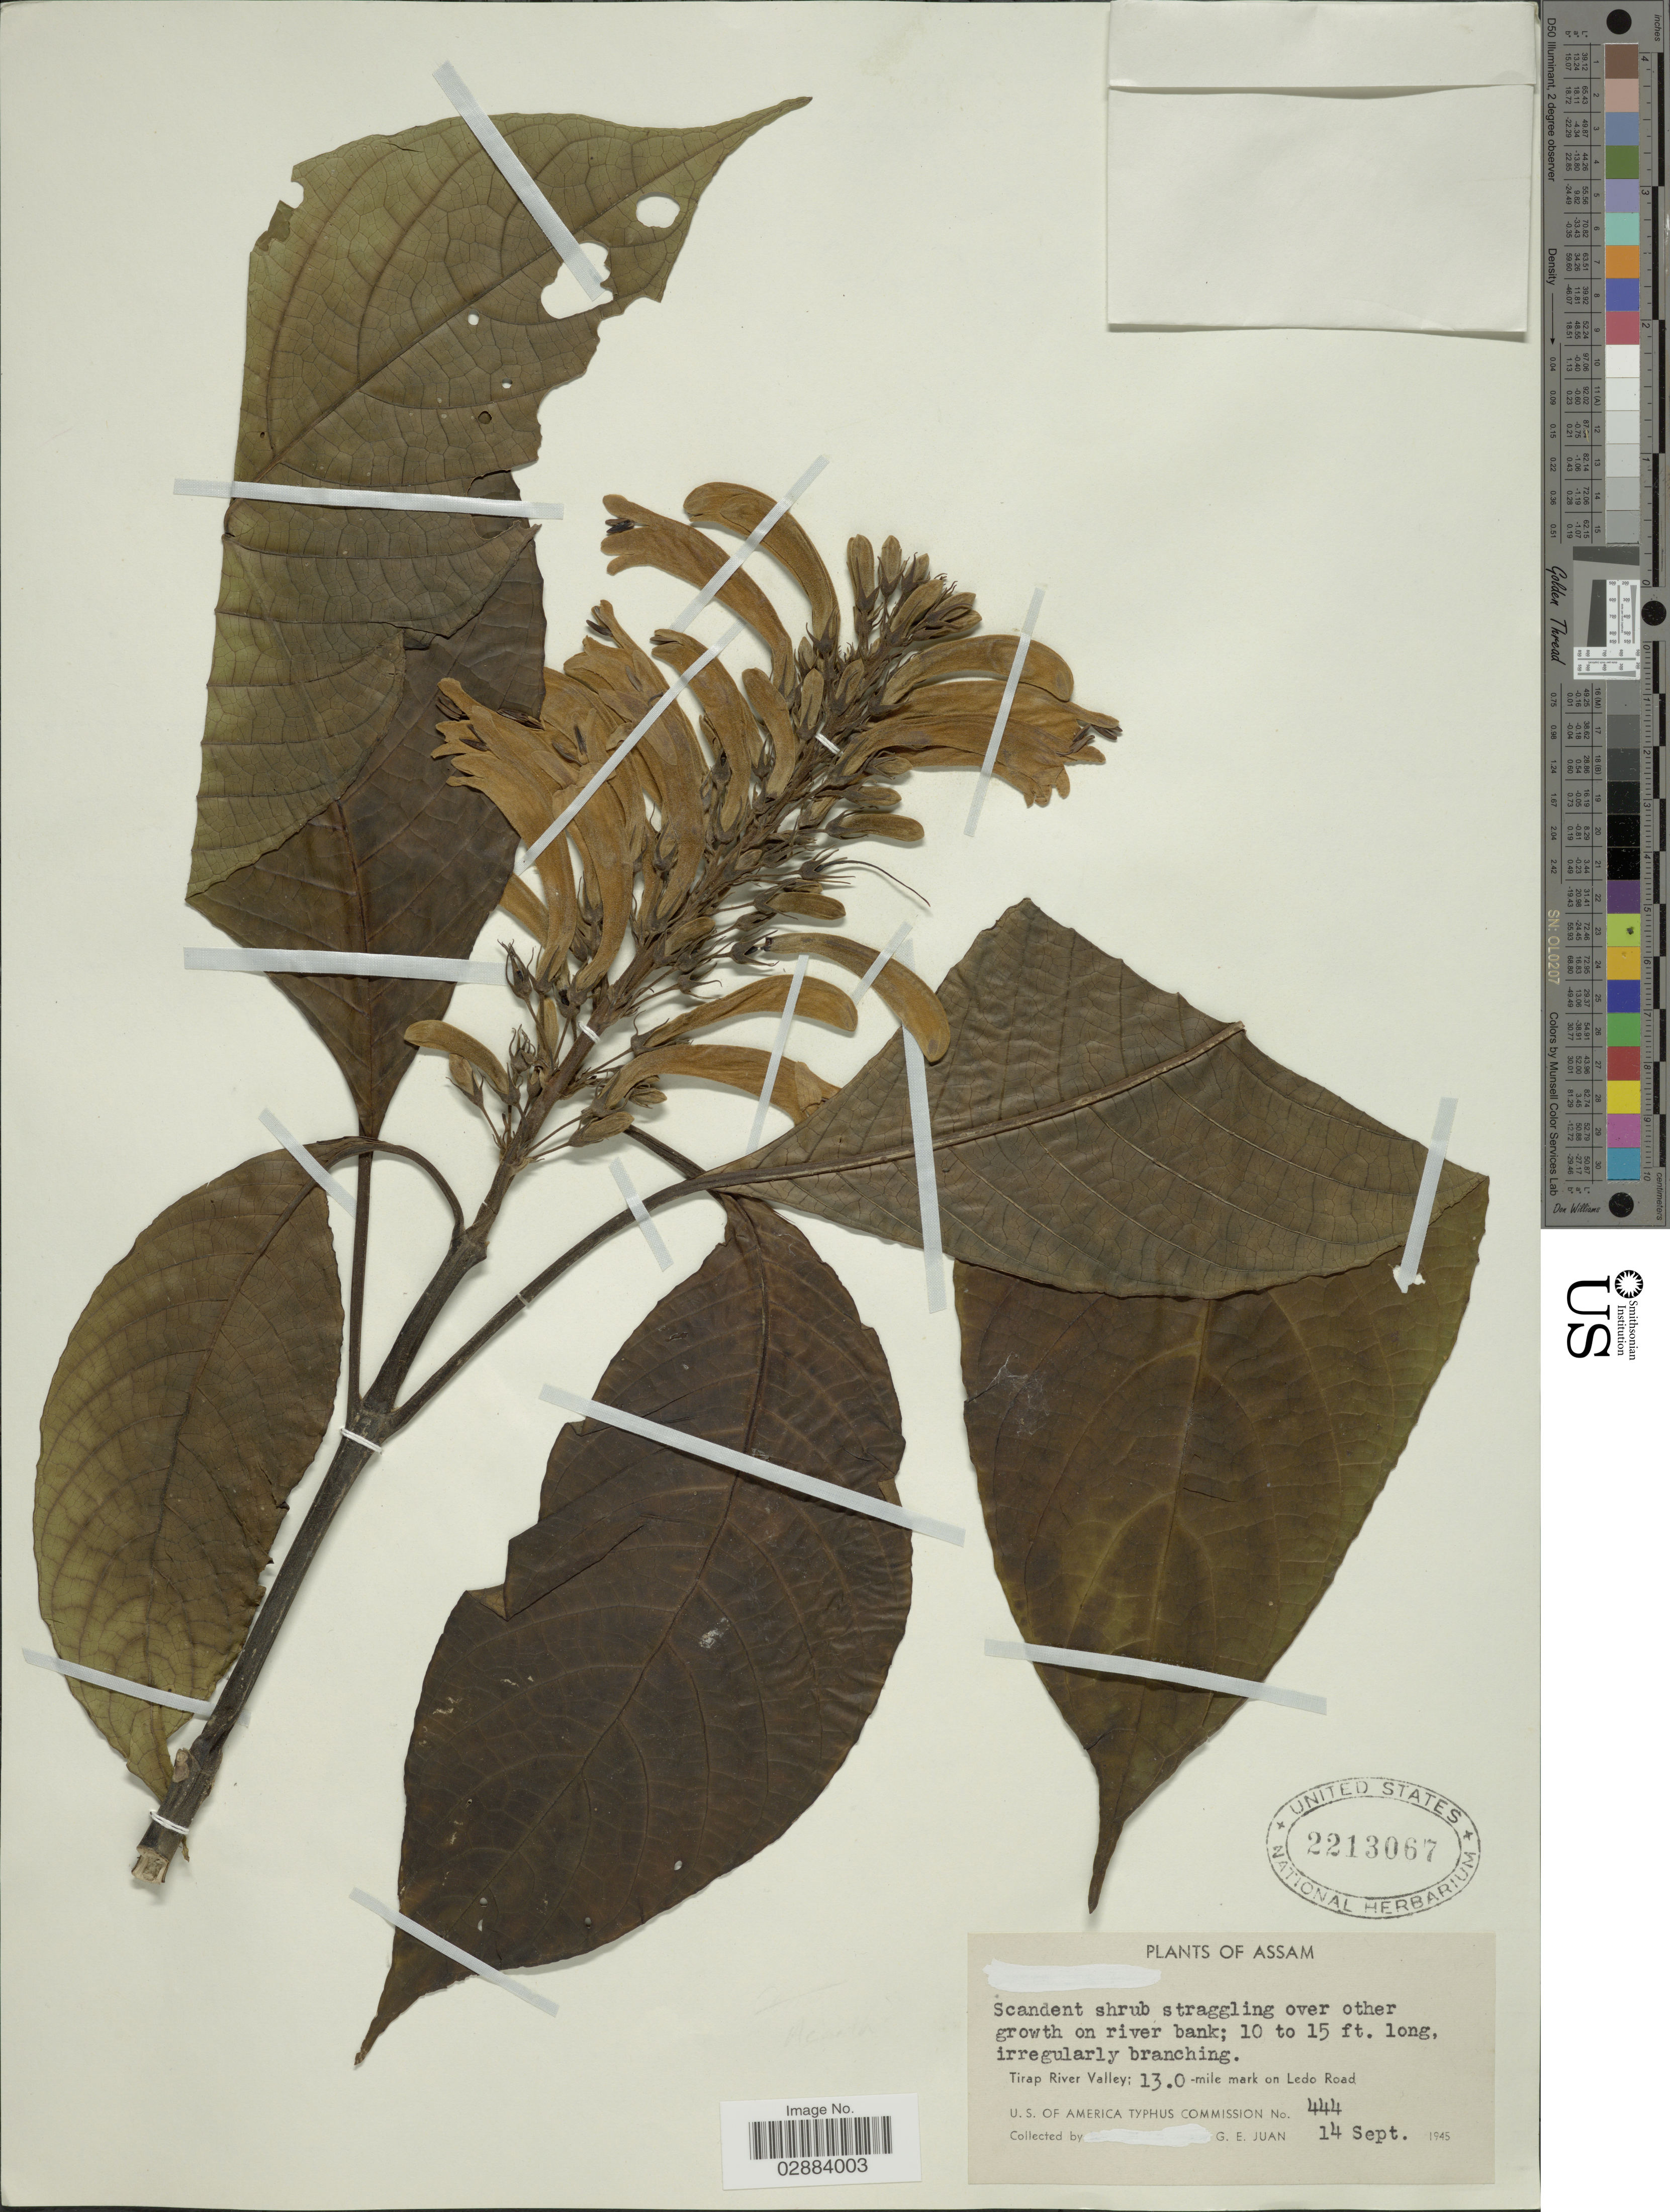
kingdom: Plantae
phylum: Tracheophyta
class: Magnoliopsida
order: Lamiales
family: Acanthaceae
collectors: G. Juan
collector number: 444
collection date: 1945-09-14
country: India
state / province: Assam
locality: Tirap River Valley; 13.0 -mile mark on Ledo Road.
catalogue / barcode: US 2213067